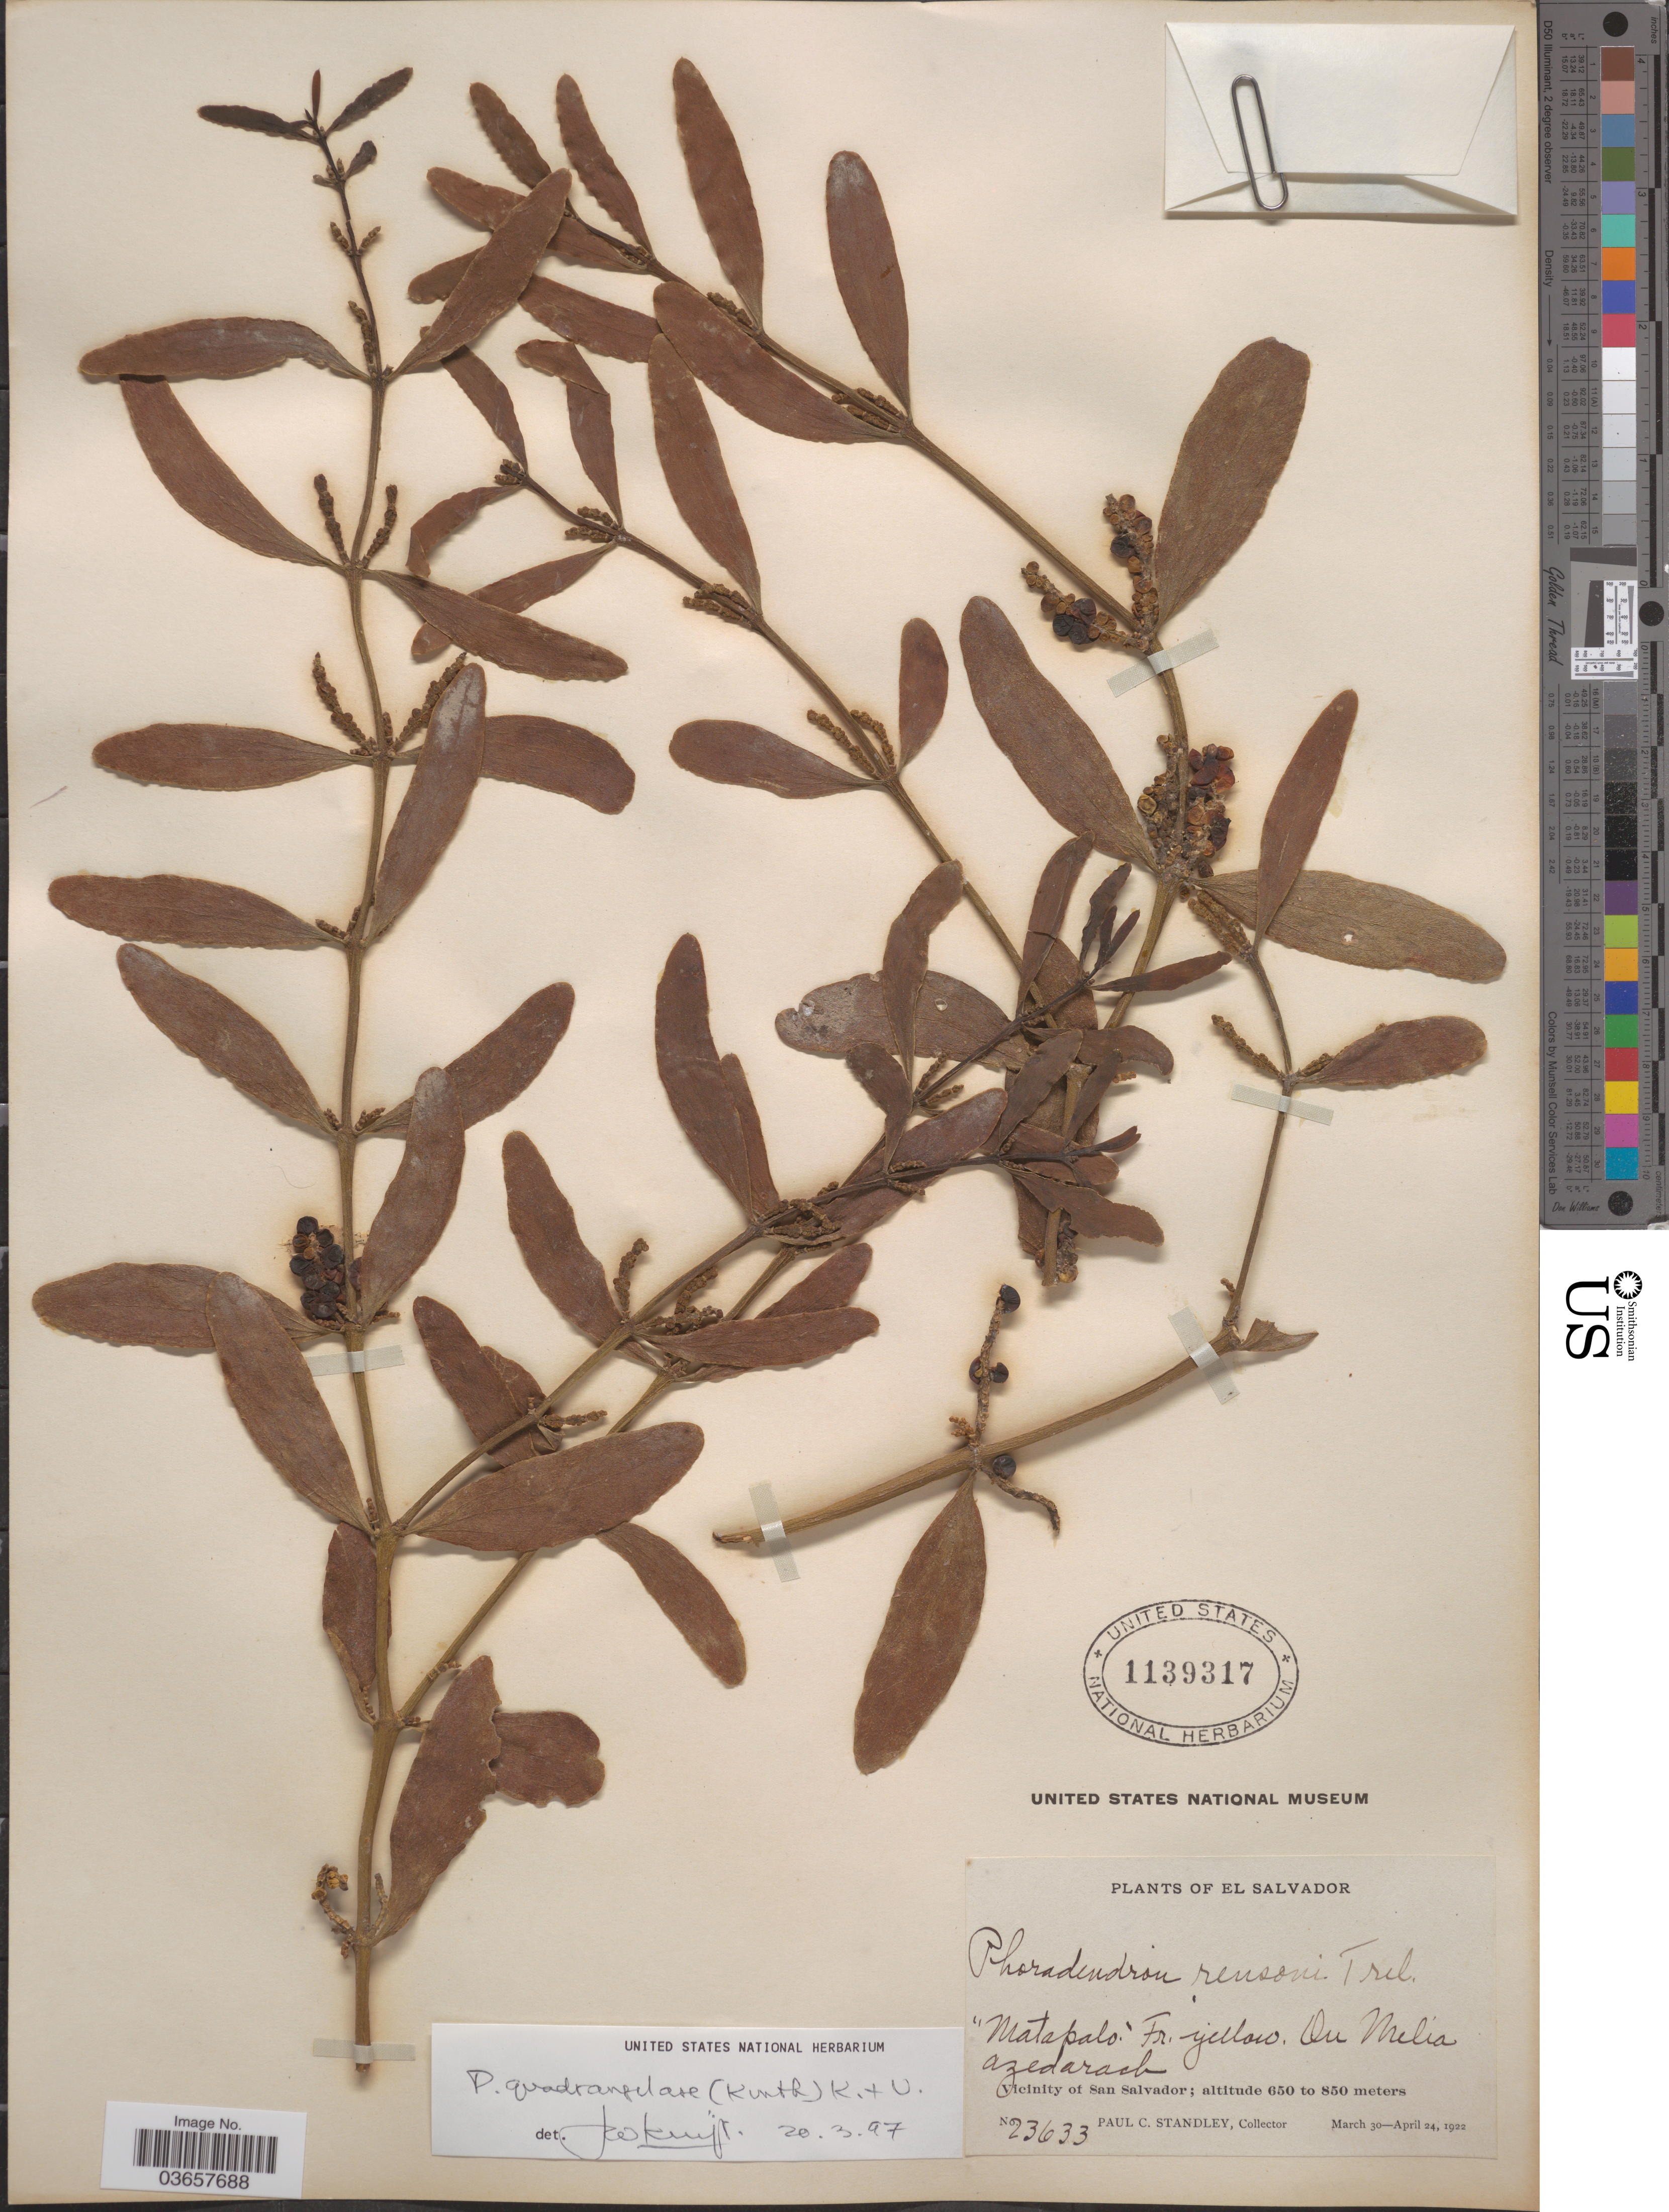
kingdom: Plantae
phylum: Tracheophyta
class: Magnoliopsida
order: Santalales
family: Viscaceae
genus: Phoradendron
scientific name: Phoradendron quadrangulare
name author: (Kunth) Griseb.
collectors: P. C. Standley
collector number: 23633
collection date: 1922-03-30/1922-04-24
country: Bahamas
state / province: San Salvador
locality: Vicinity of San Salvador.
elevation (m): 650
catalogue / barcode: US 1139317